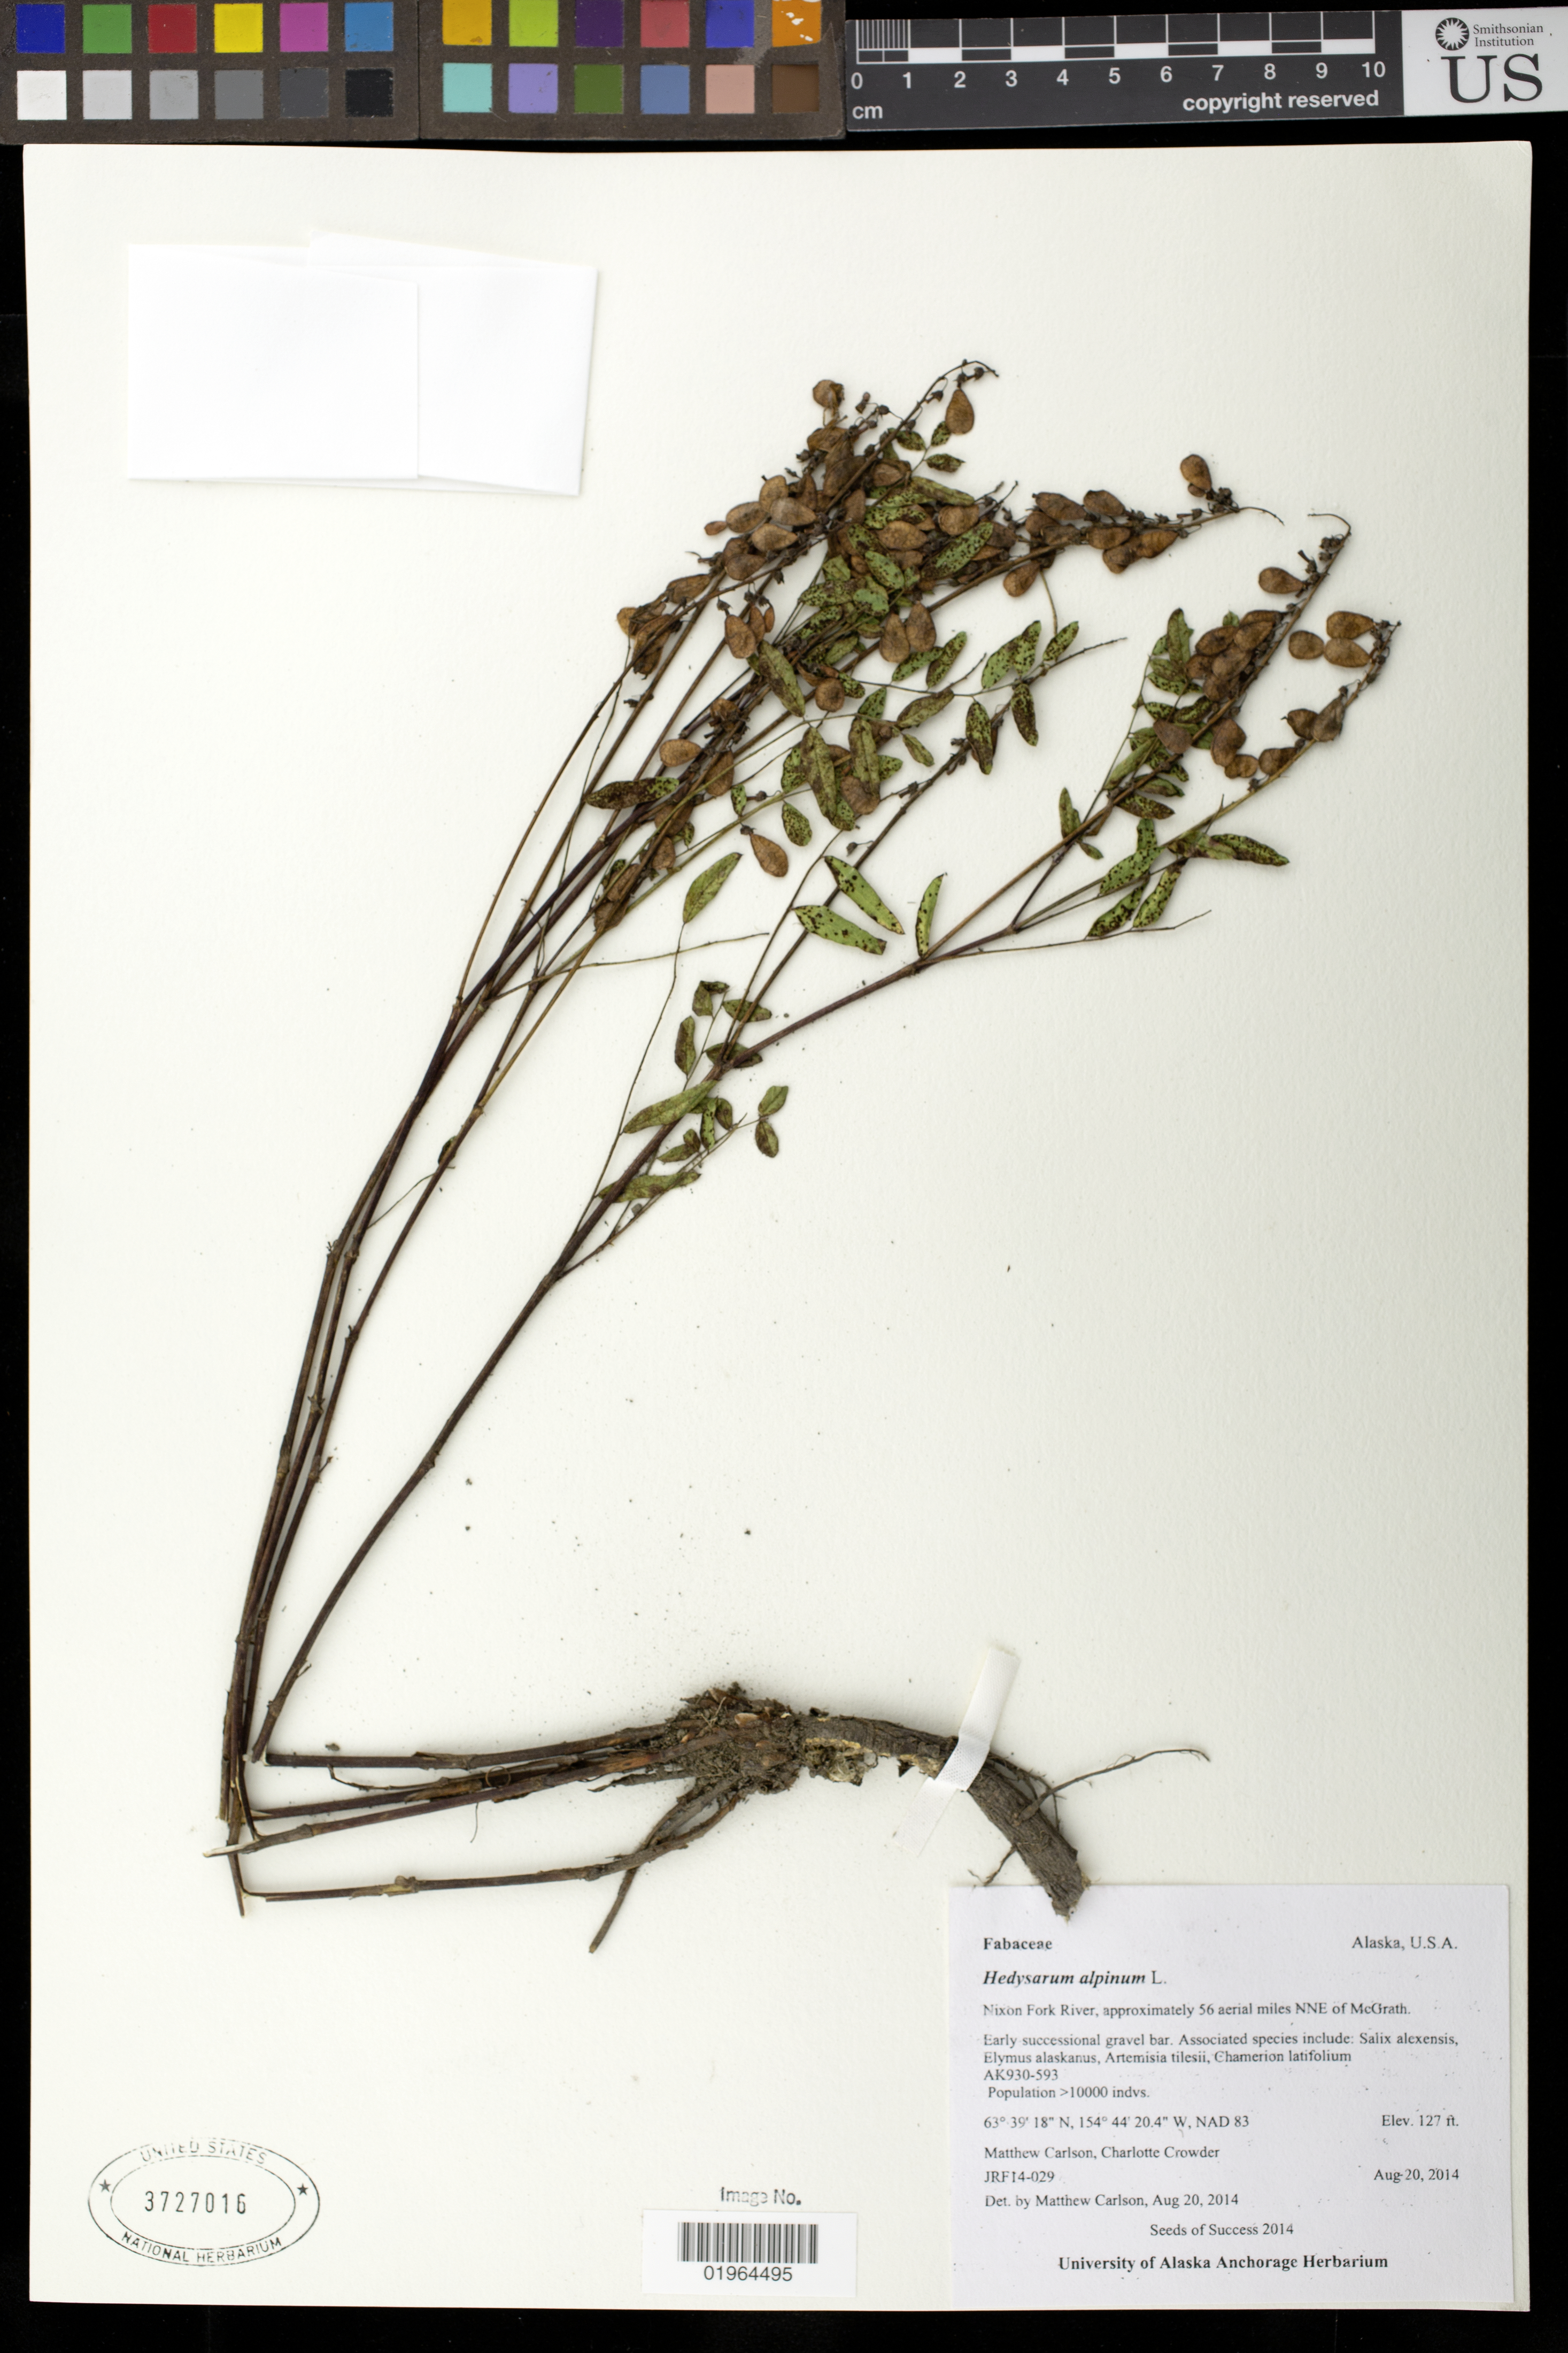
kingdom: Plantae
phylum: Tracheophyta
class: Magnoliopsida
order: Fabales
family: Fabaceae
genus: Hedysarum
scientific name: Hedysarum alpinum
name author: L.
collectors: M. Carlson & C. Crowder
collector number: JRK14-029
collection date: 2014-08-20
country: United States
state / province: Alaska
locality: Nixon Fork River, 56 aerial mi. NNE of McGrath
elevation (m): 39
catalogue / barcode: US 3727016